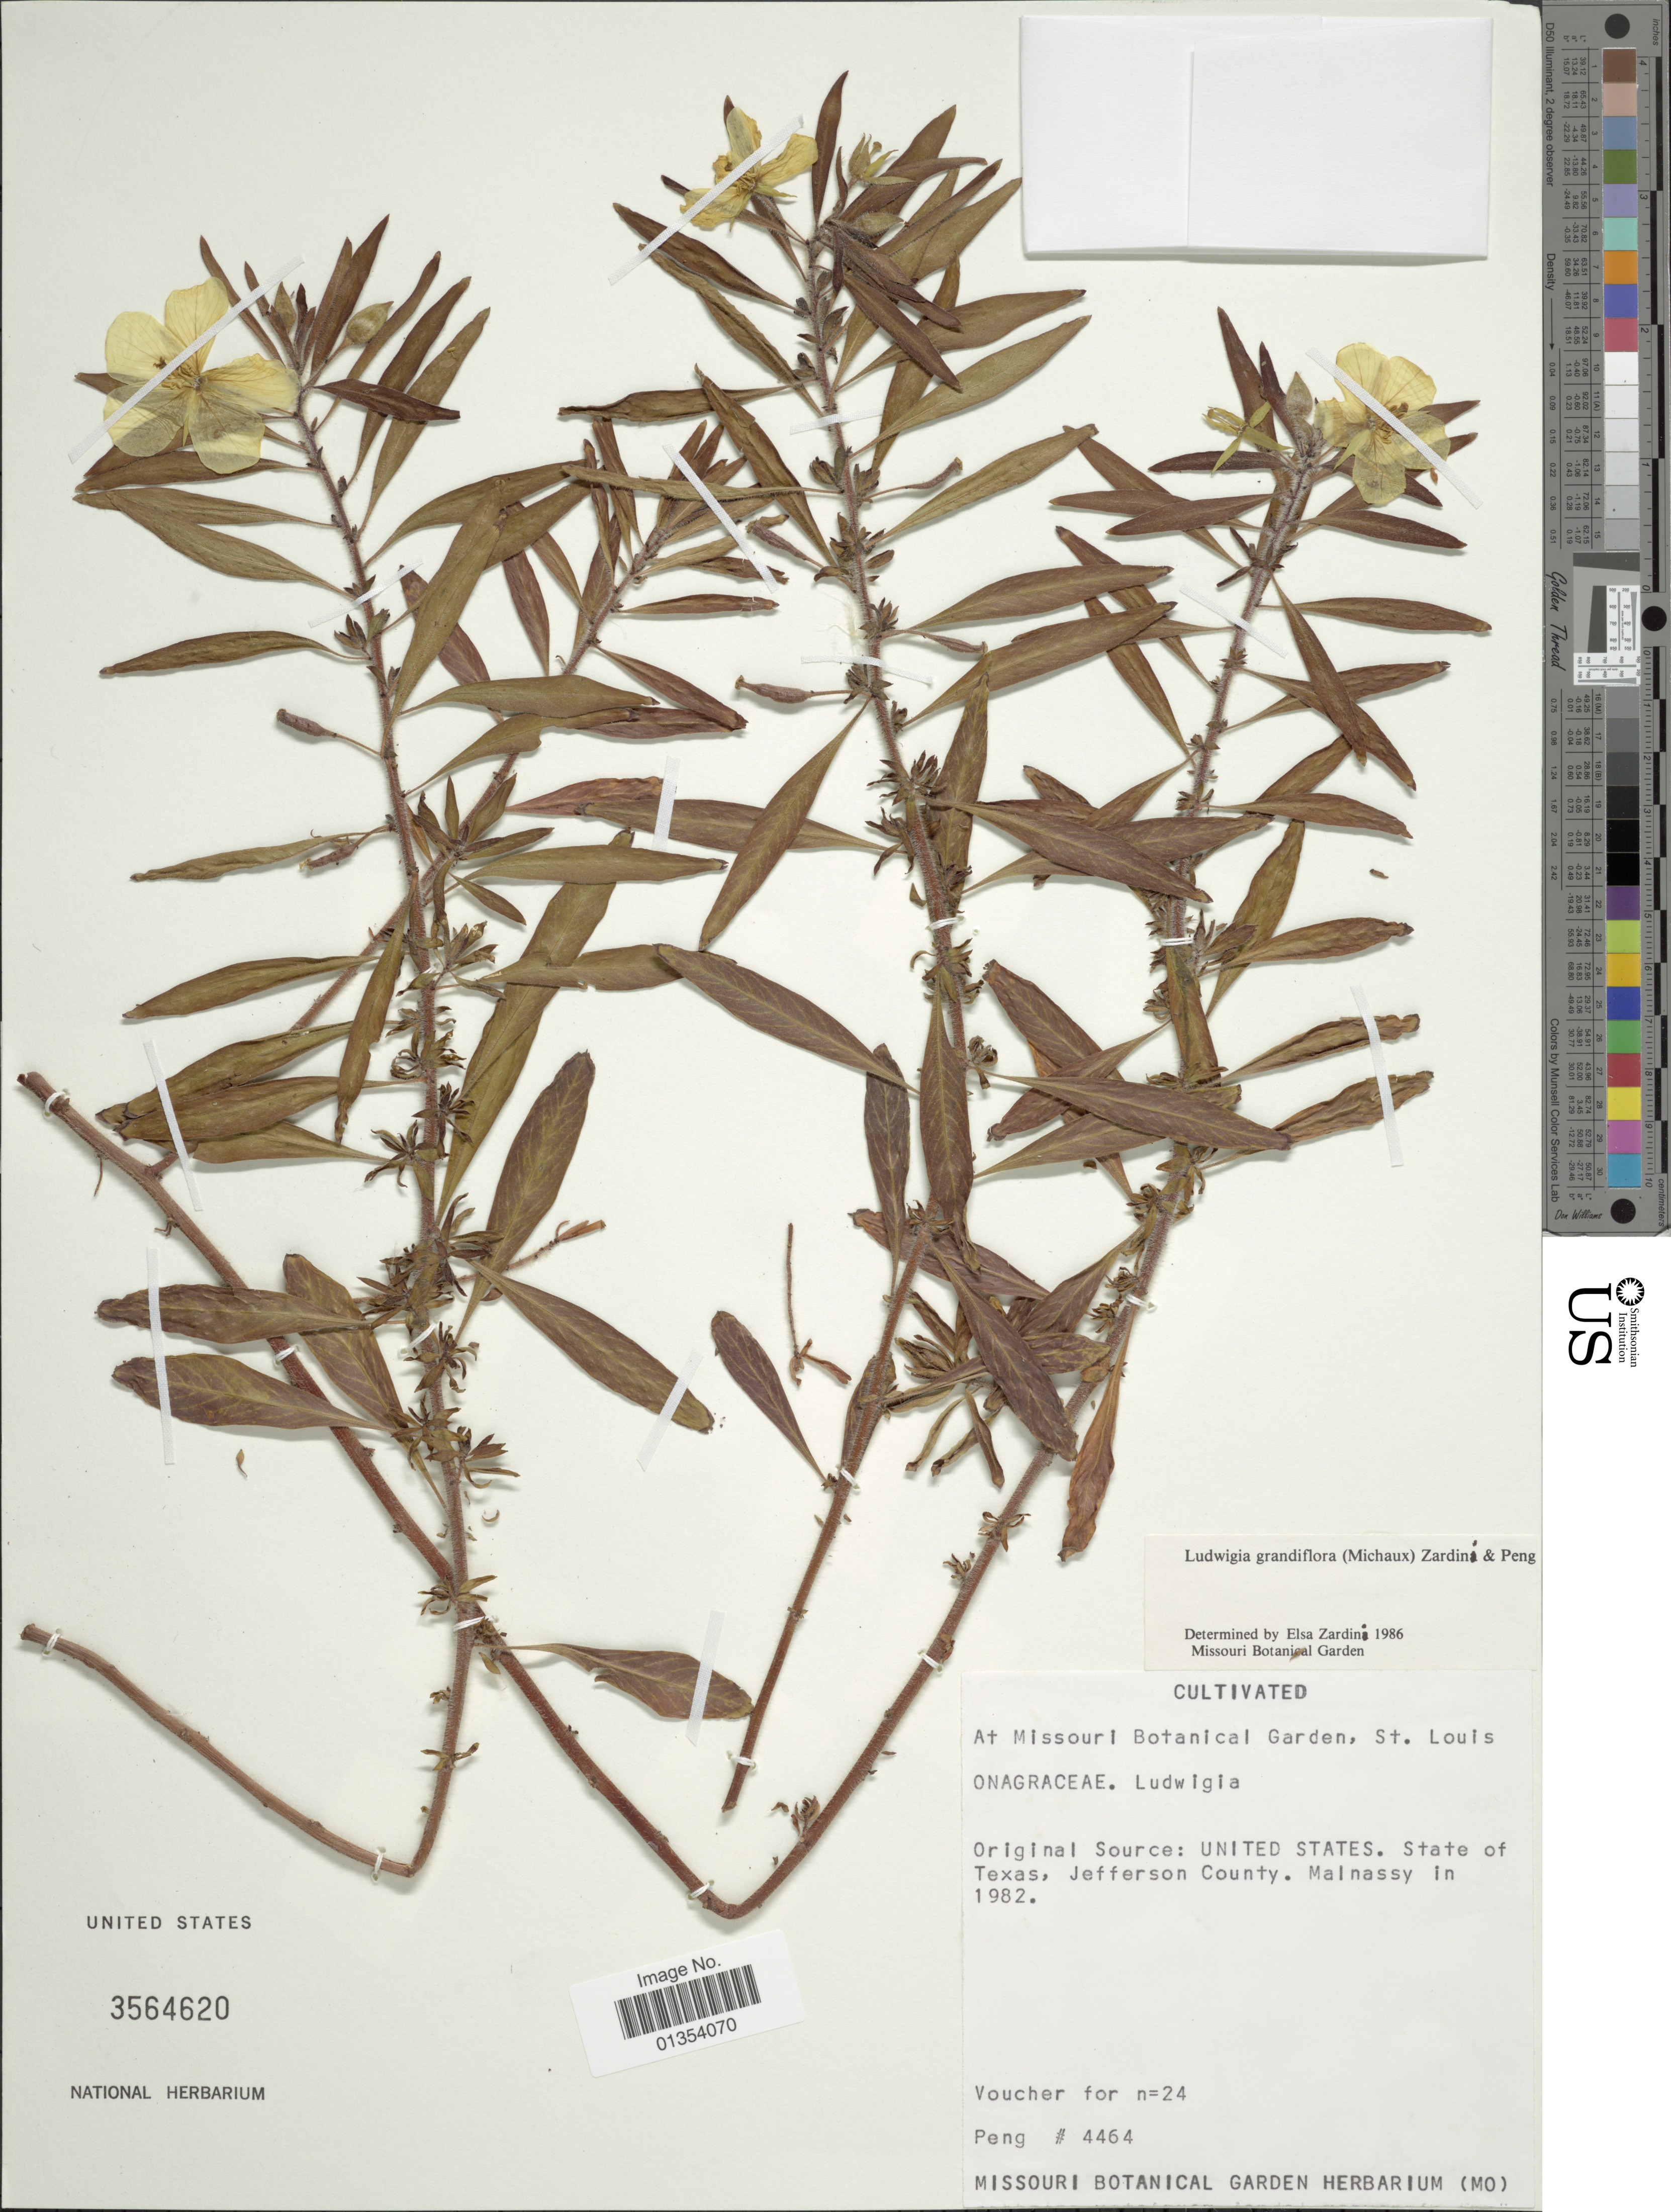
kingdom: Plantae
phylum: Tracheophyta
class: Magnoliopsida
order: Myrtales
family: Onagraceae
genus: Ludwigia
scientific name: Ludwigia grandiflora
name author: (Michx.) Greuter & Burdet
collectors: -- Peng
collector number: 4464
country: United States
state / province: Missouri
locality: At Missouri Botanical Garden, St. Louis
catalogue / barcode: US 3564620